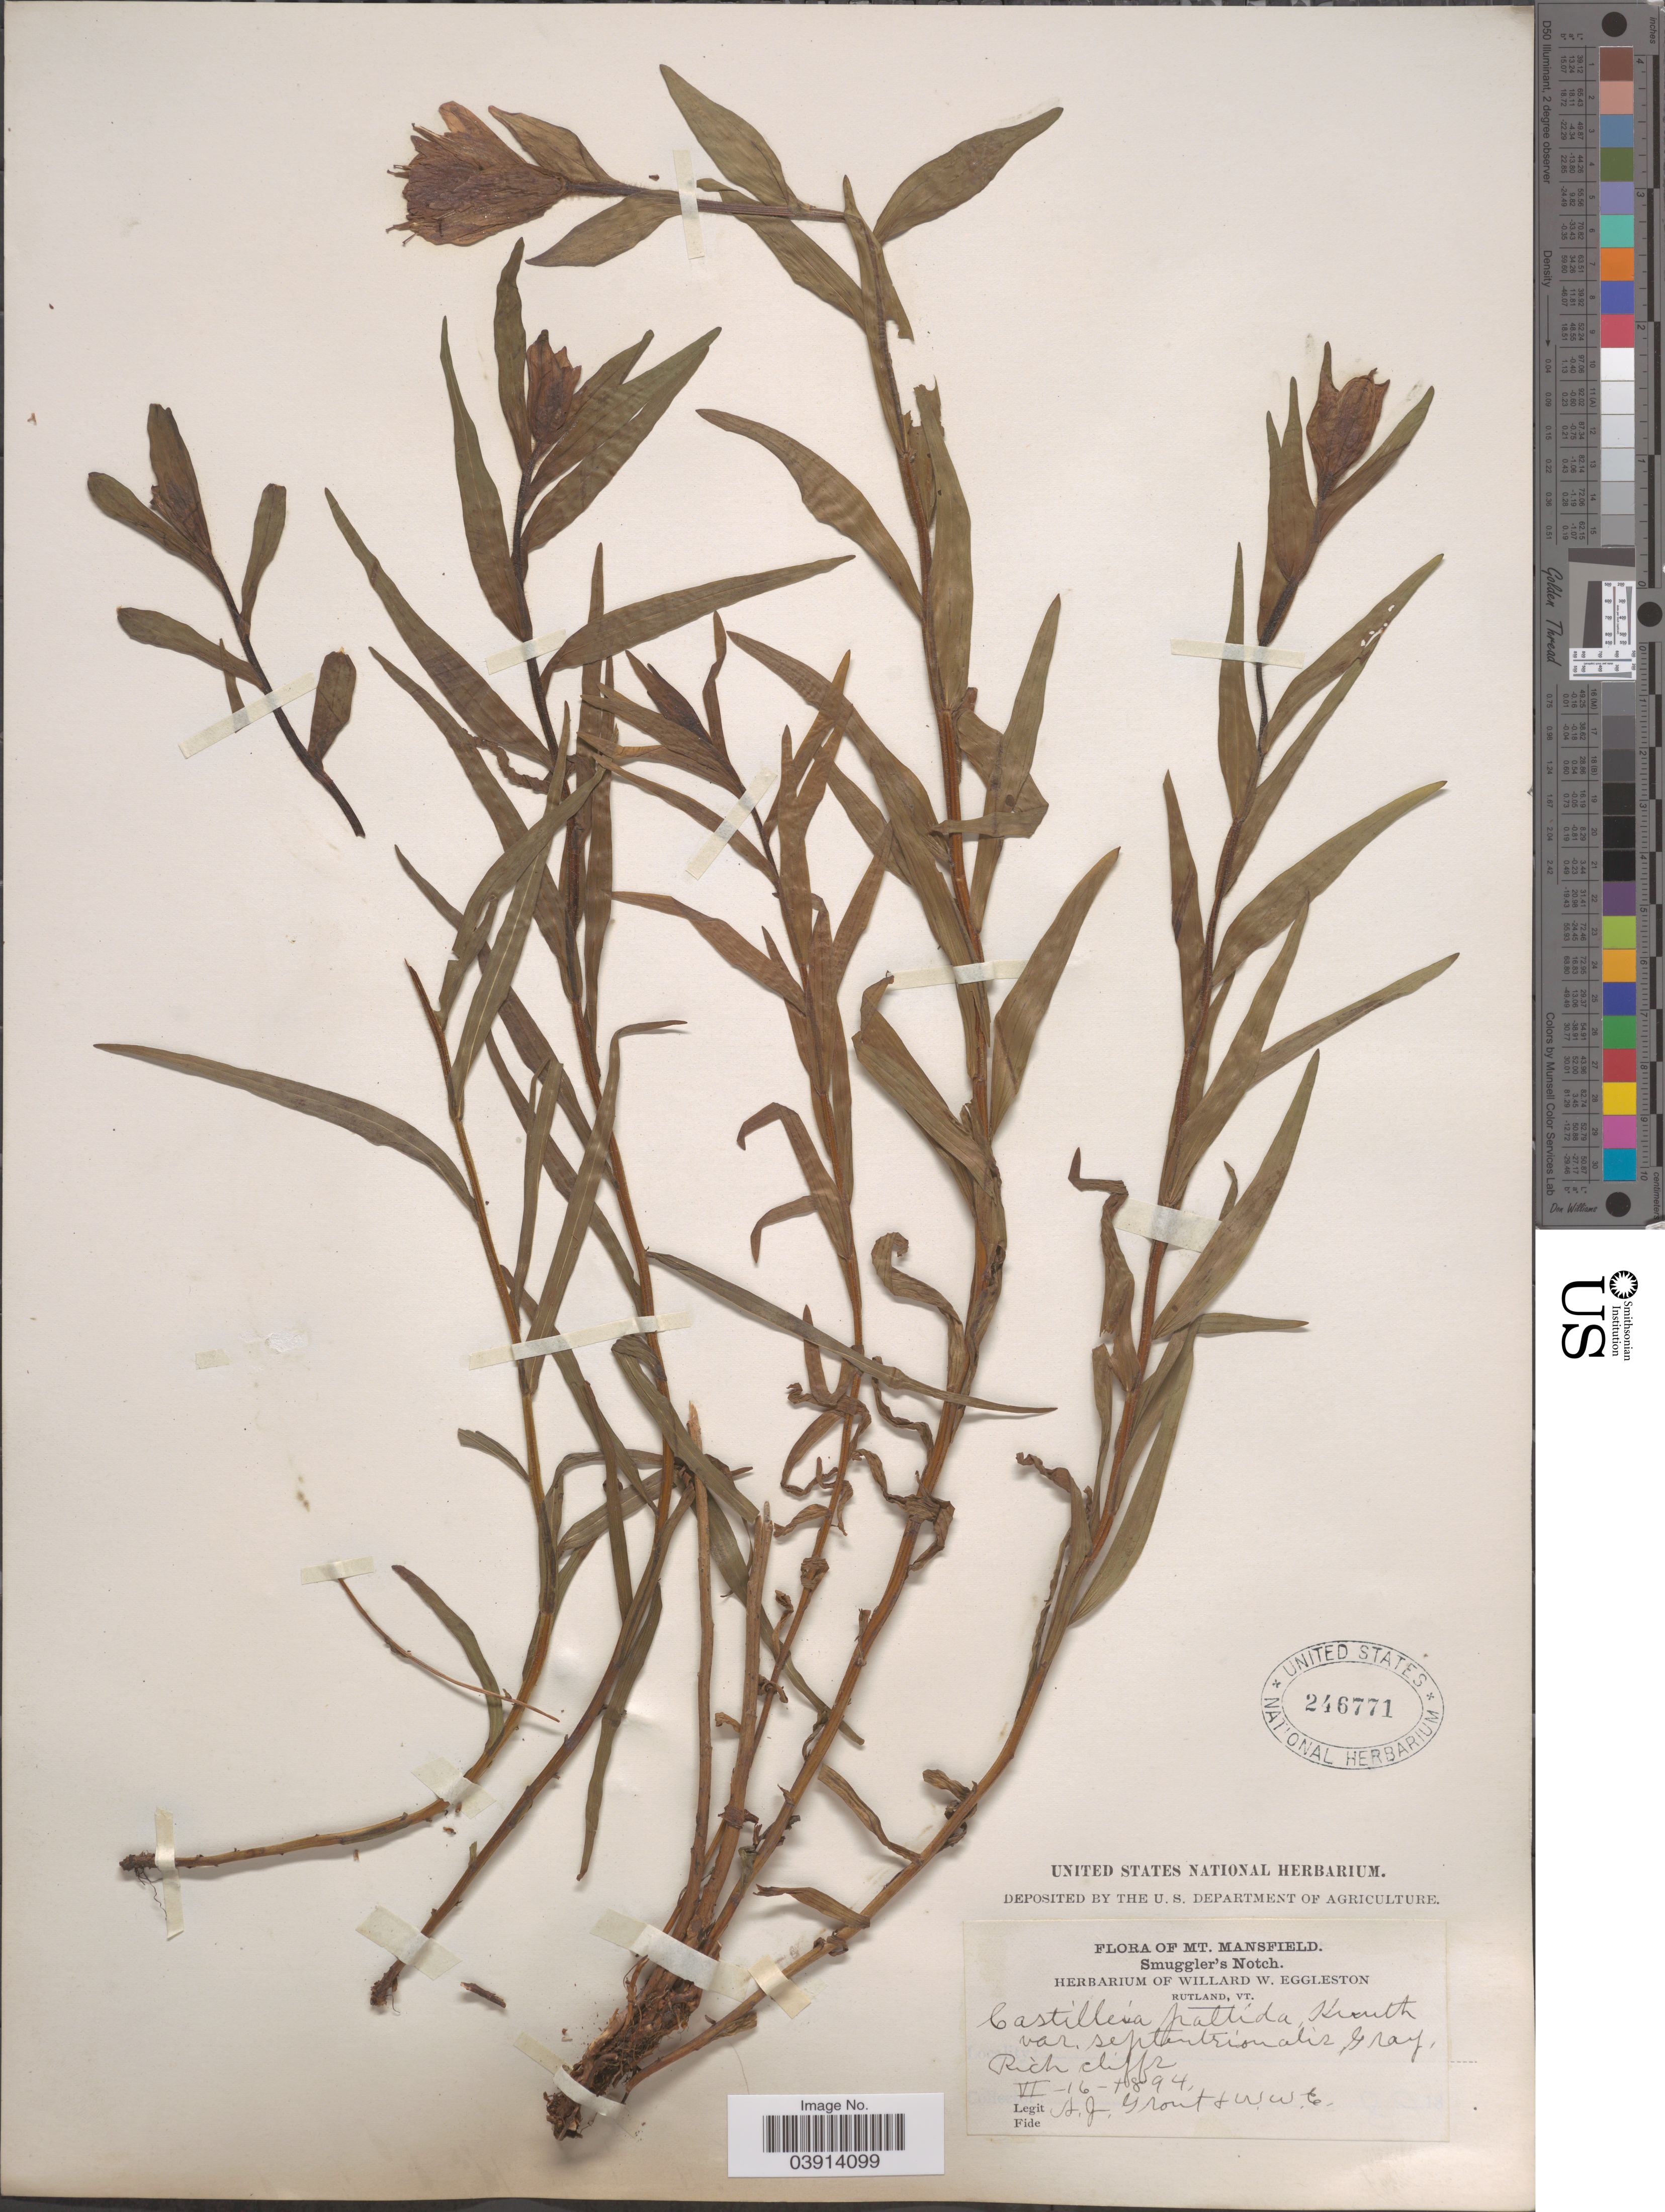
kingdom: Plantae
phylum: Tracheophyta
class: Magnoliopsida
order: Lamiales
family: Orobanchaceae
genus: Castilleja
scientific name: Castilleja septentrionalis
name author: Lindl.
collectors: A. J. Grout & W. W. Eggleston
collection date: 1894-06-16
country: United States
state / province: Vermont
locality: Mt. Mansfield. Smuggler's Notch.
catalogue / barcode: US 246771